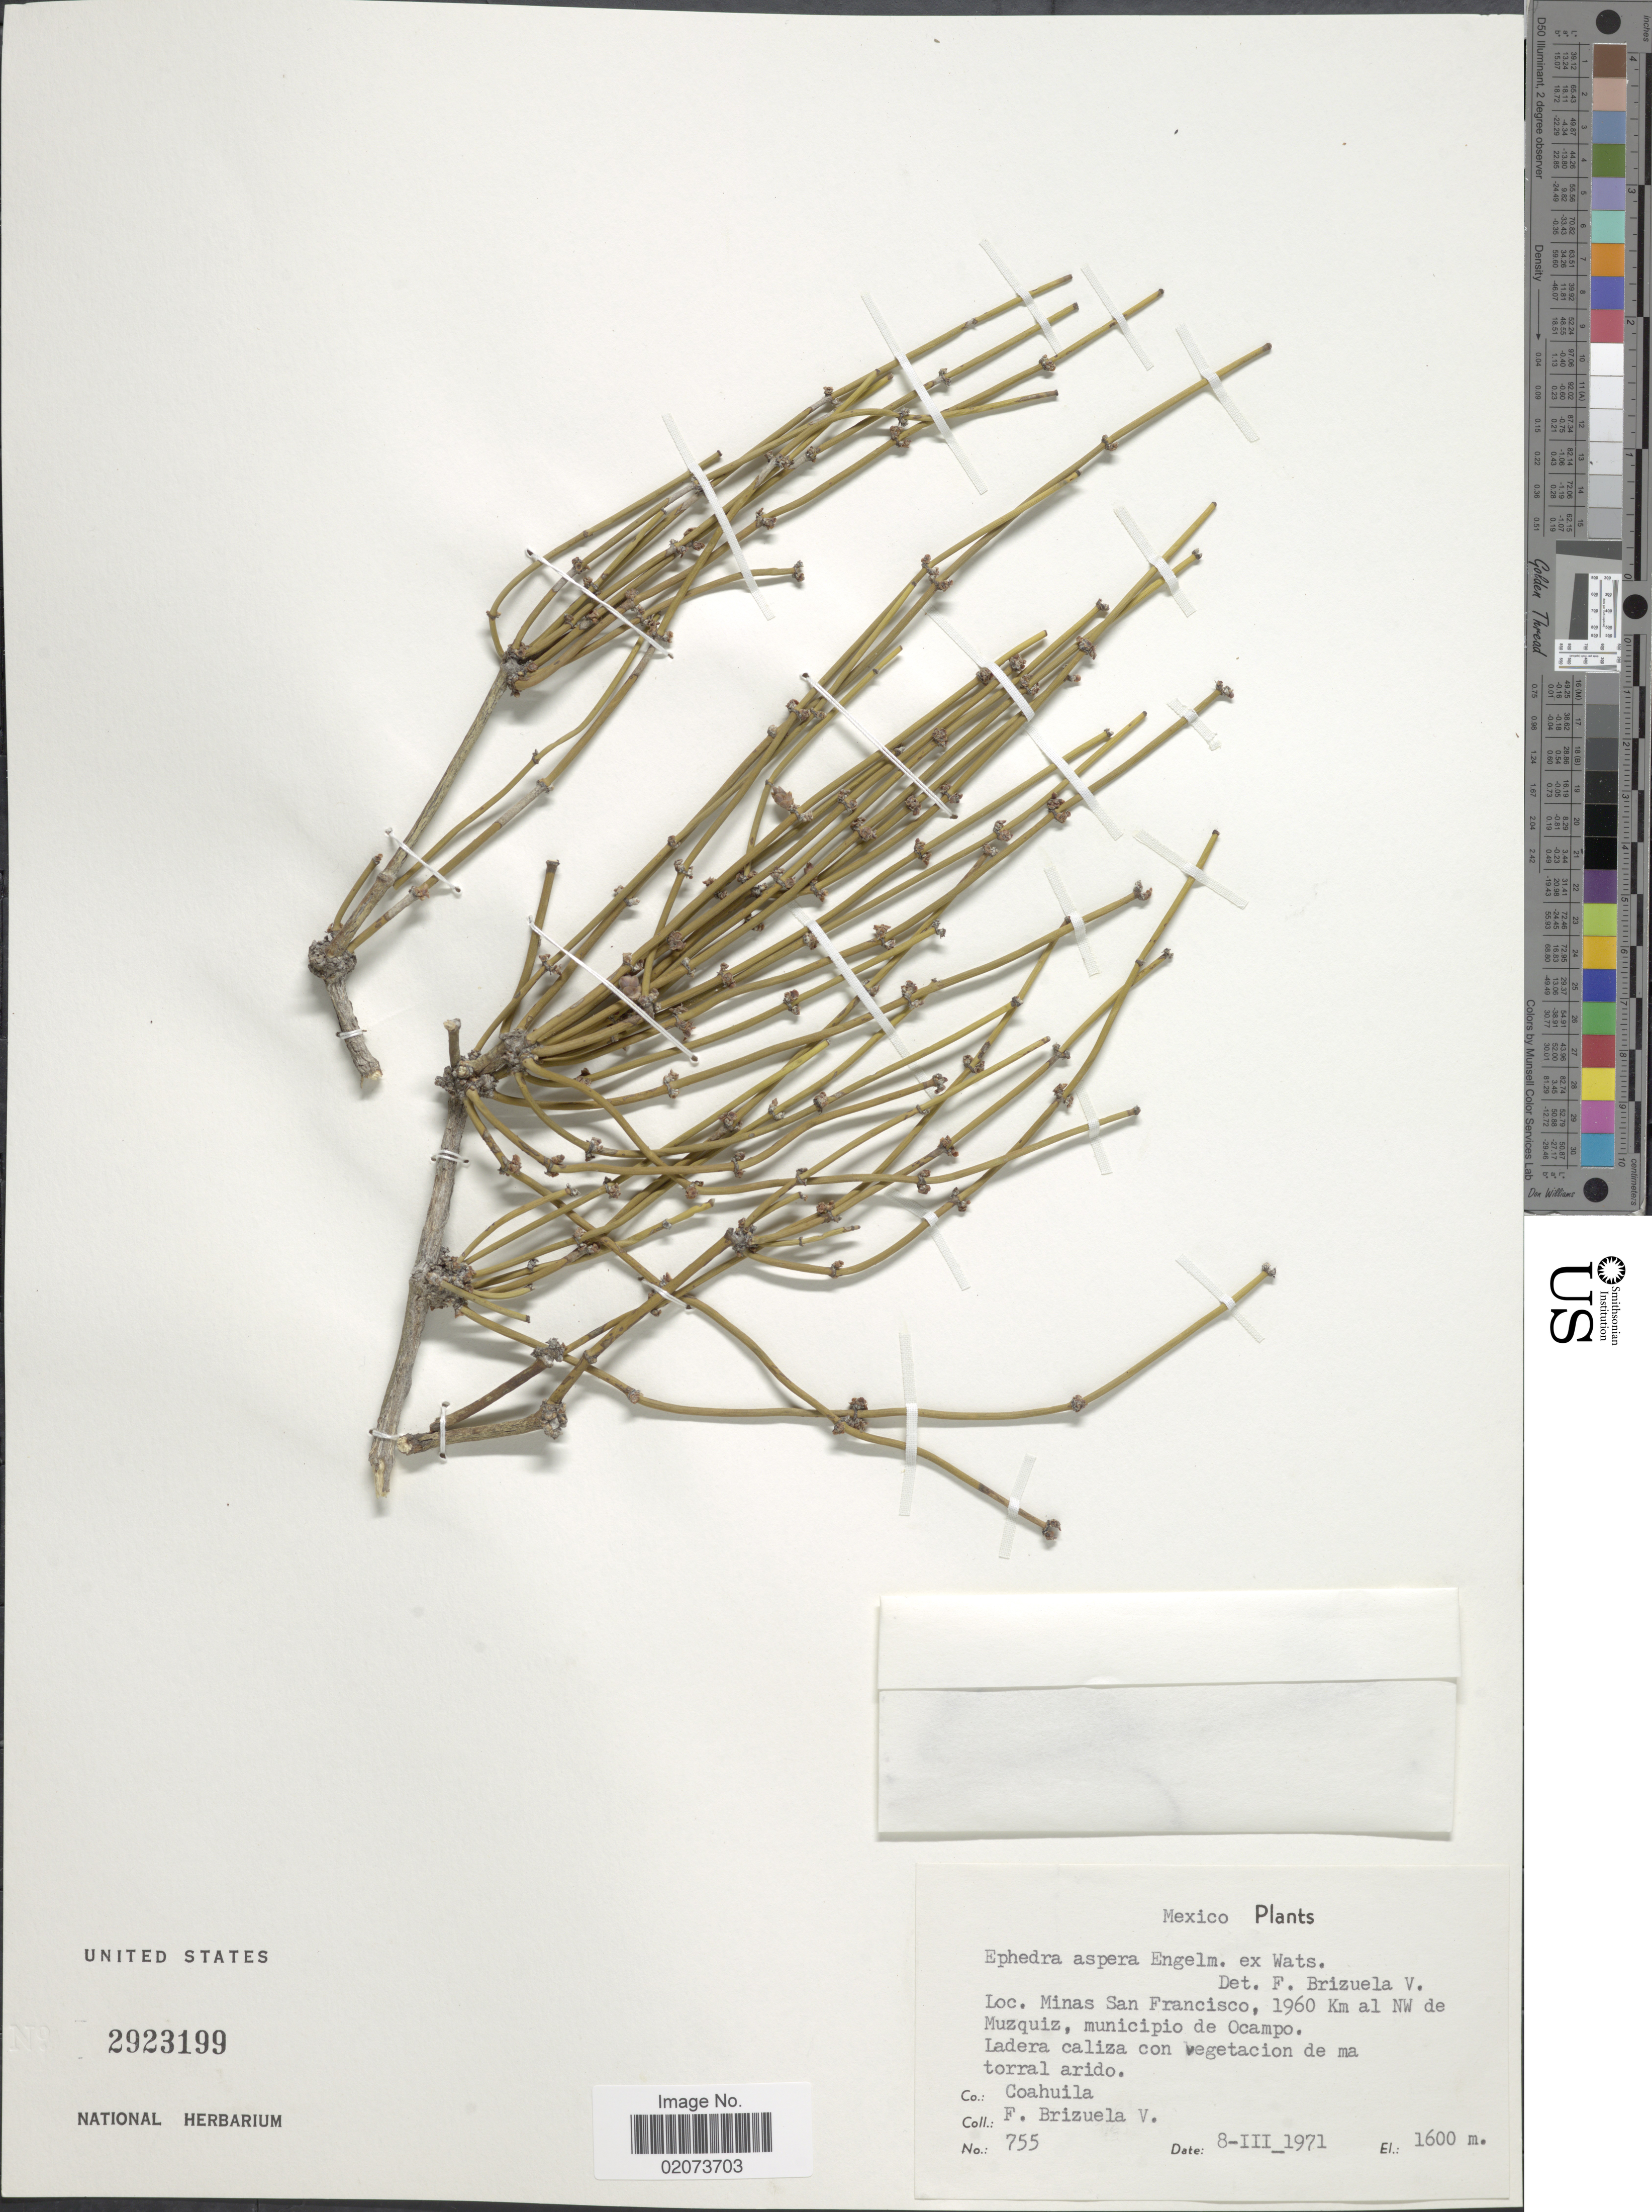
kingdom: Plantae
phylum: Tracheophyta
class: Gnetopsida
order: Ephedrales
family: Ephedraceae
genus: Ephedra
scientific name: Ephedra aspera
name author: Engelm. ex S. Watson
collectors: F. Brizuela V.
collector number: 755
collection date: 1971-03-08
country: Mexico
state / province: Coahuila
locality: Minas San Francisco, 1960 km al NW de Muzquiz, municipio de Ocampo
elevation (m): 1600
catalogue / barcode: US 2923199